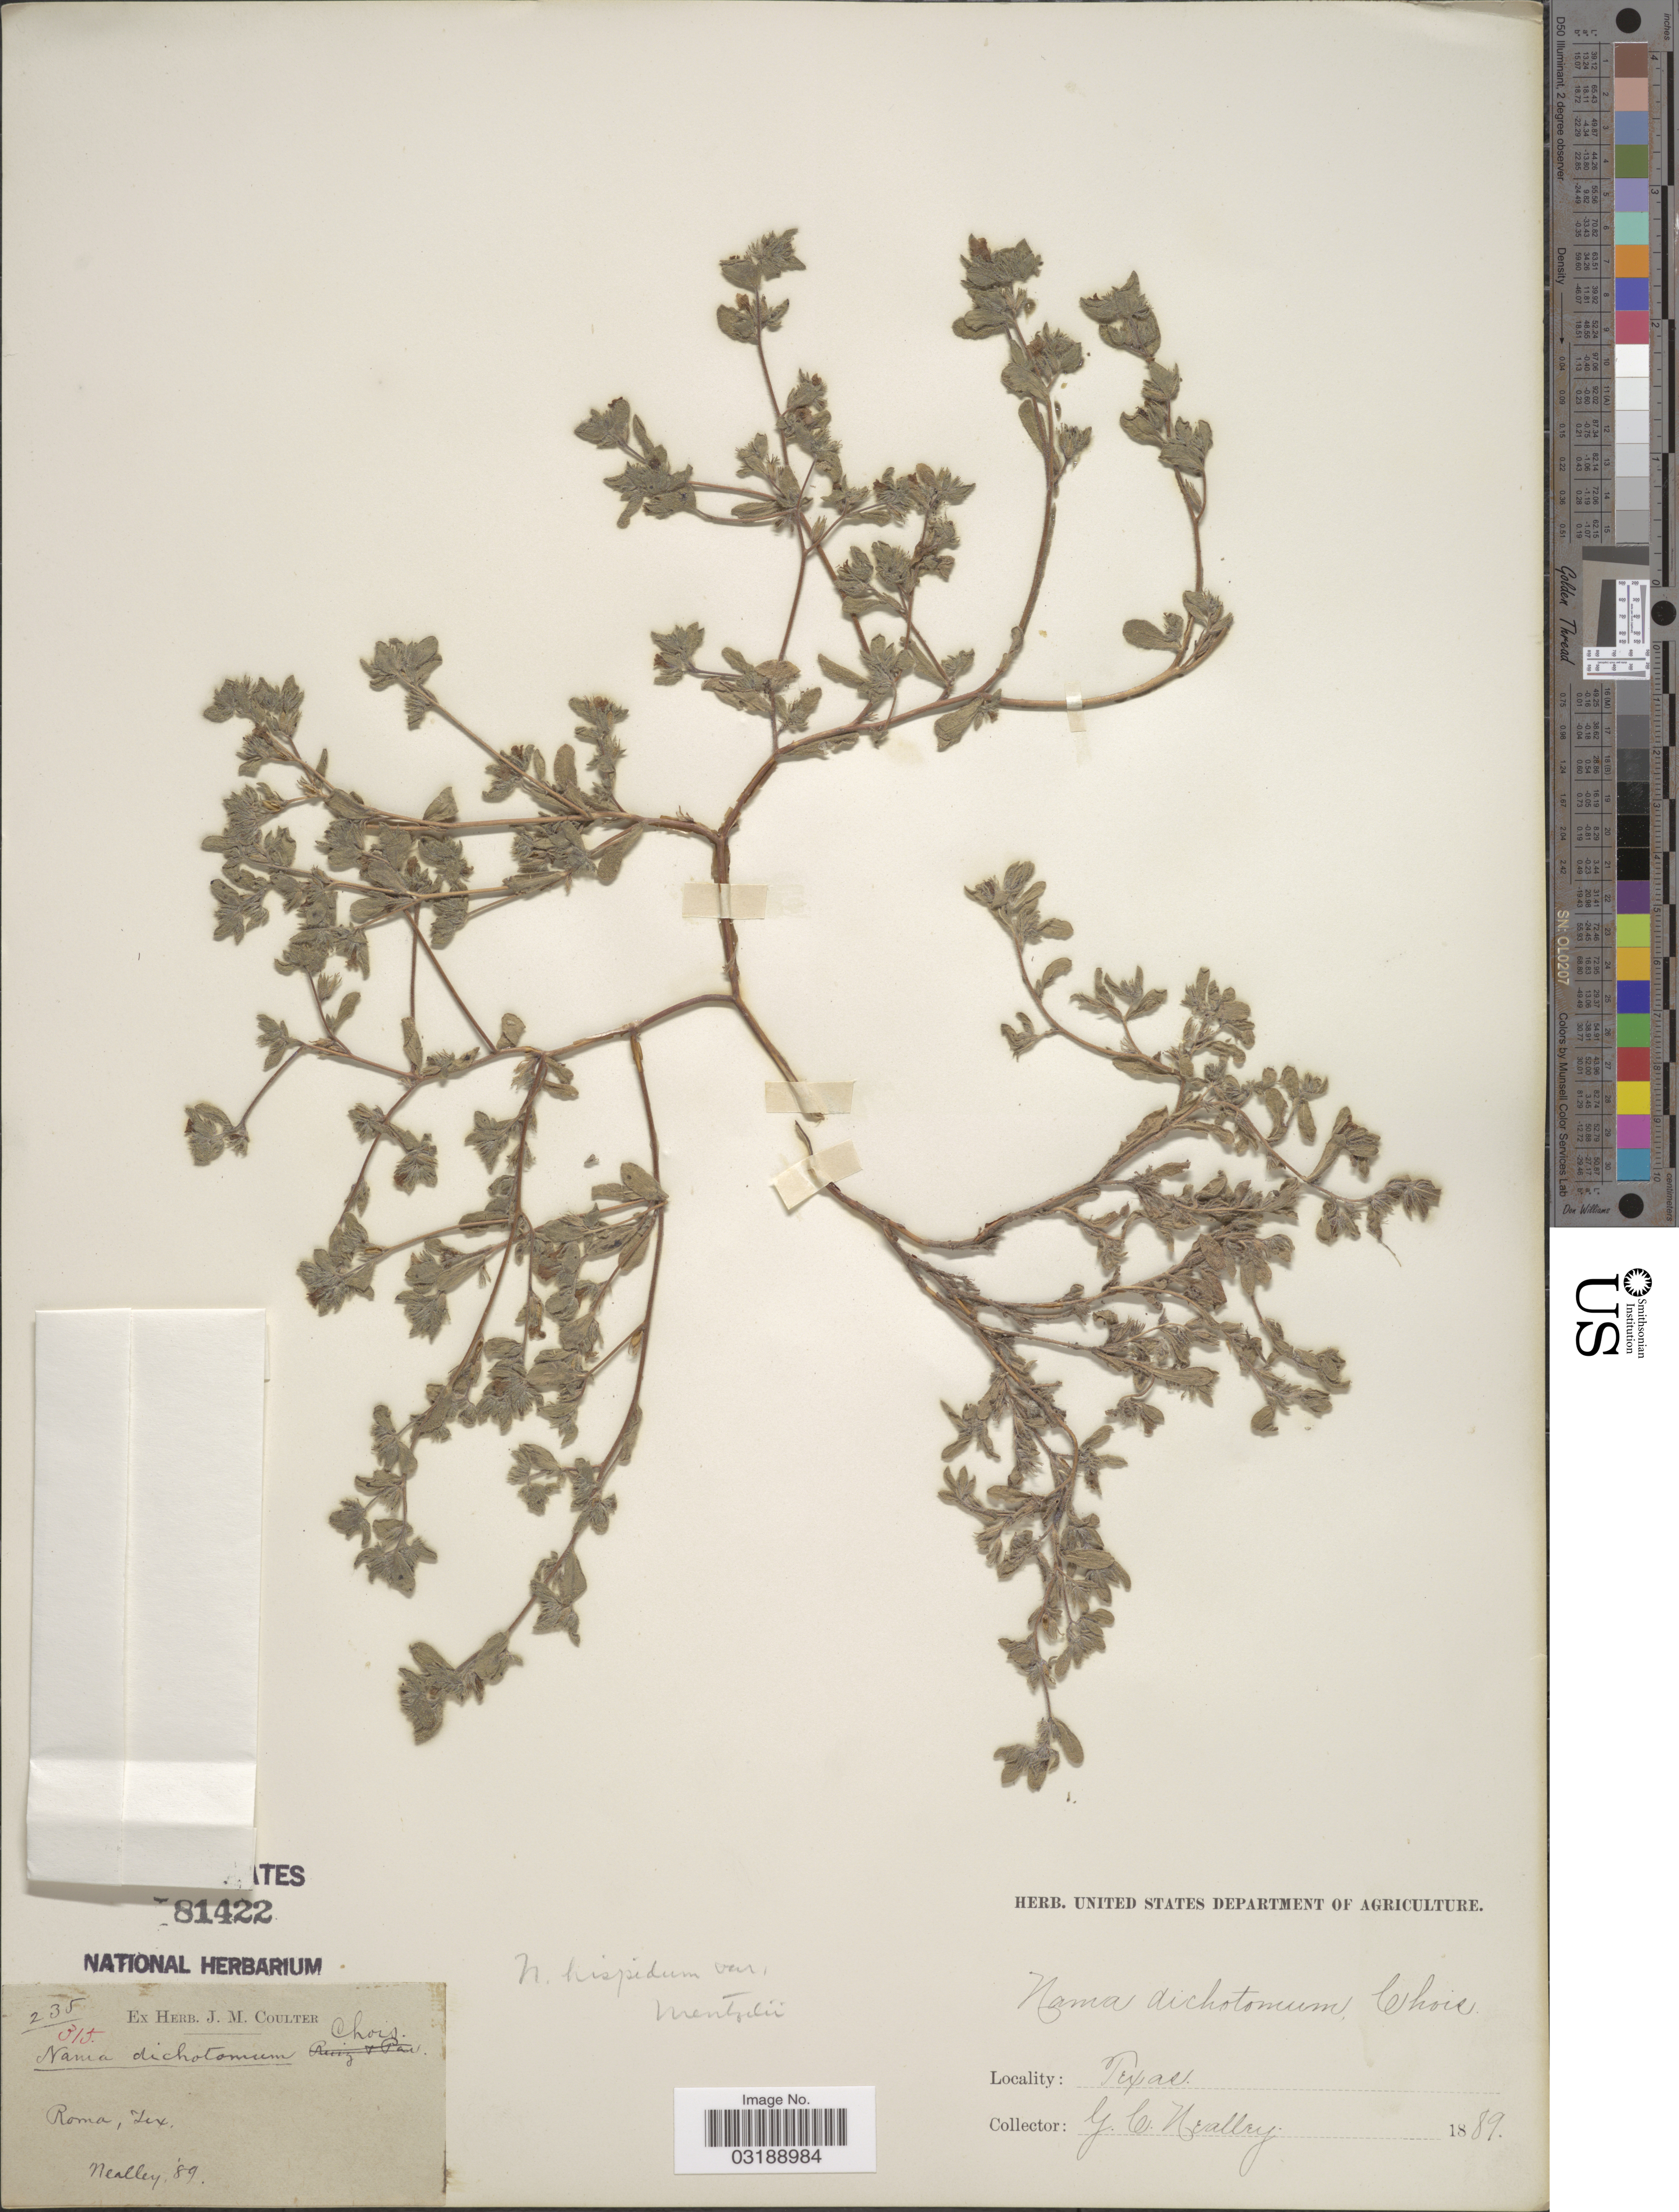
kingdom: Plantae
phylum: Tracheophyta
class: Magnoliopsida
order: Boraginales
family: Namaceae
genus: Nama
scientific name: Nama hispida var. mentzelii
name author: Brand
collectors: G. C. Nealley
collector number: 235/315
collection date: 1889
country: United States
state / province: Texas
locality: Roma.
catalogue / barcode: US 81422